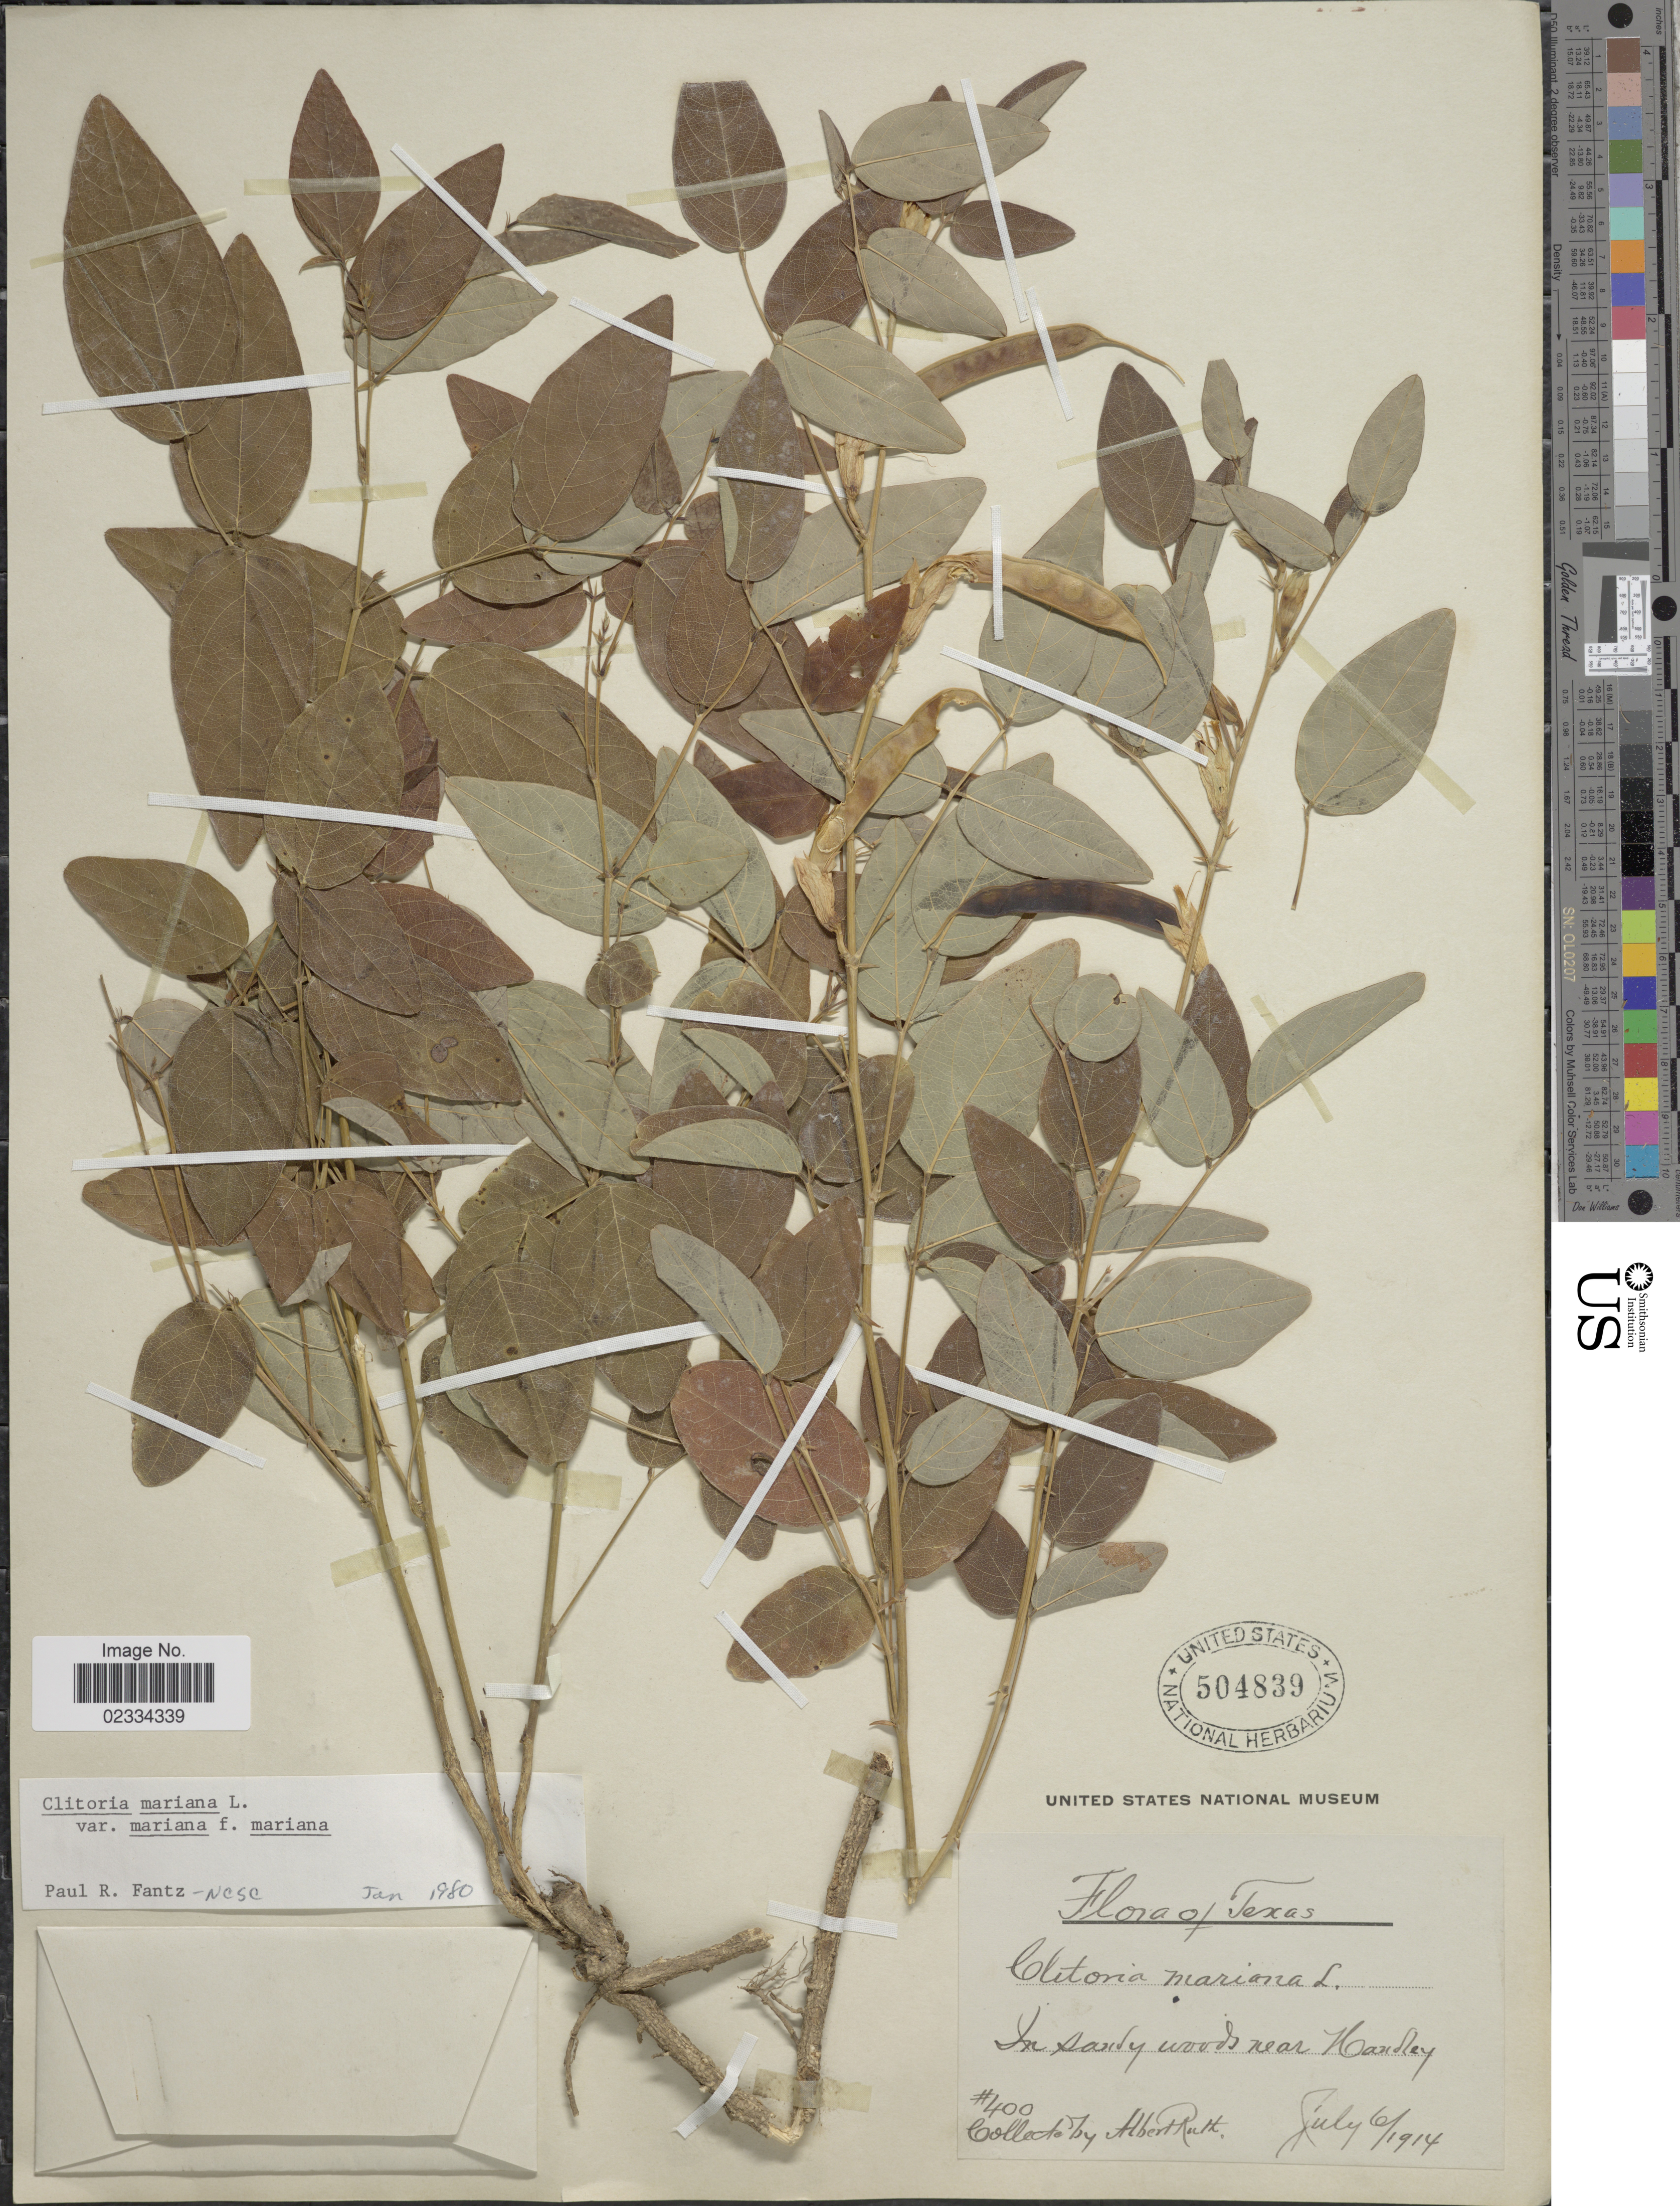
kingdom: Plantae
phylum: Tracheophyta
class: Magnoliopsida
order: Fabales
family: Fabaceae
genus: Clitoria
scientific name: Clitoria mariana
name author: L.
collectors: A. Ruth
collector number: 400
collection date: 1914-07-06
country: United States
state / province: Texas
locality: Near Handley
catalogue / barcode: US 504839